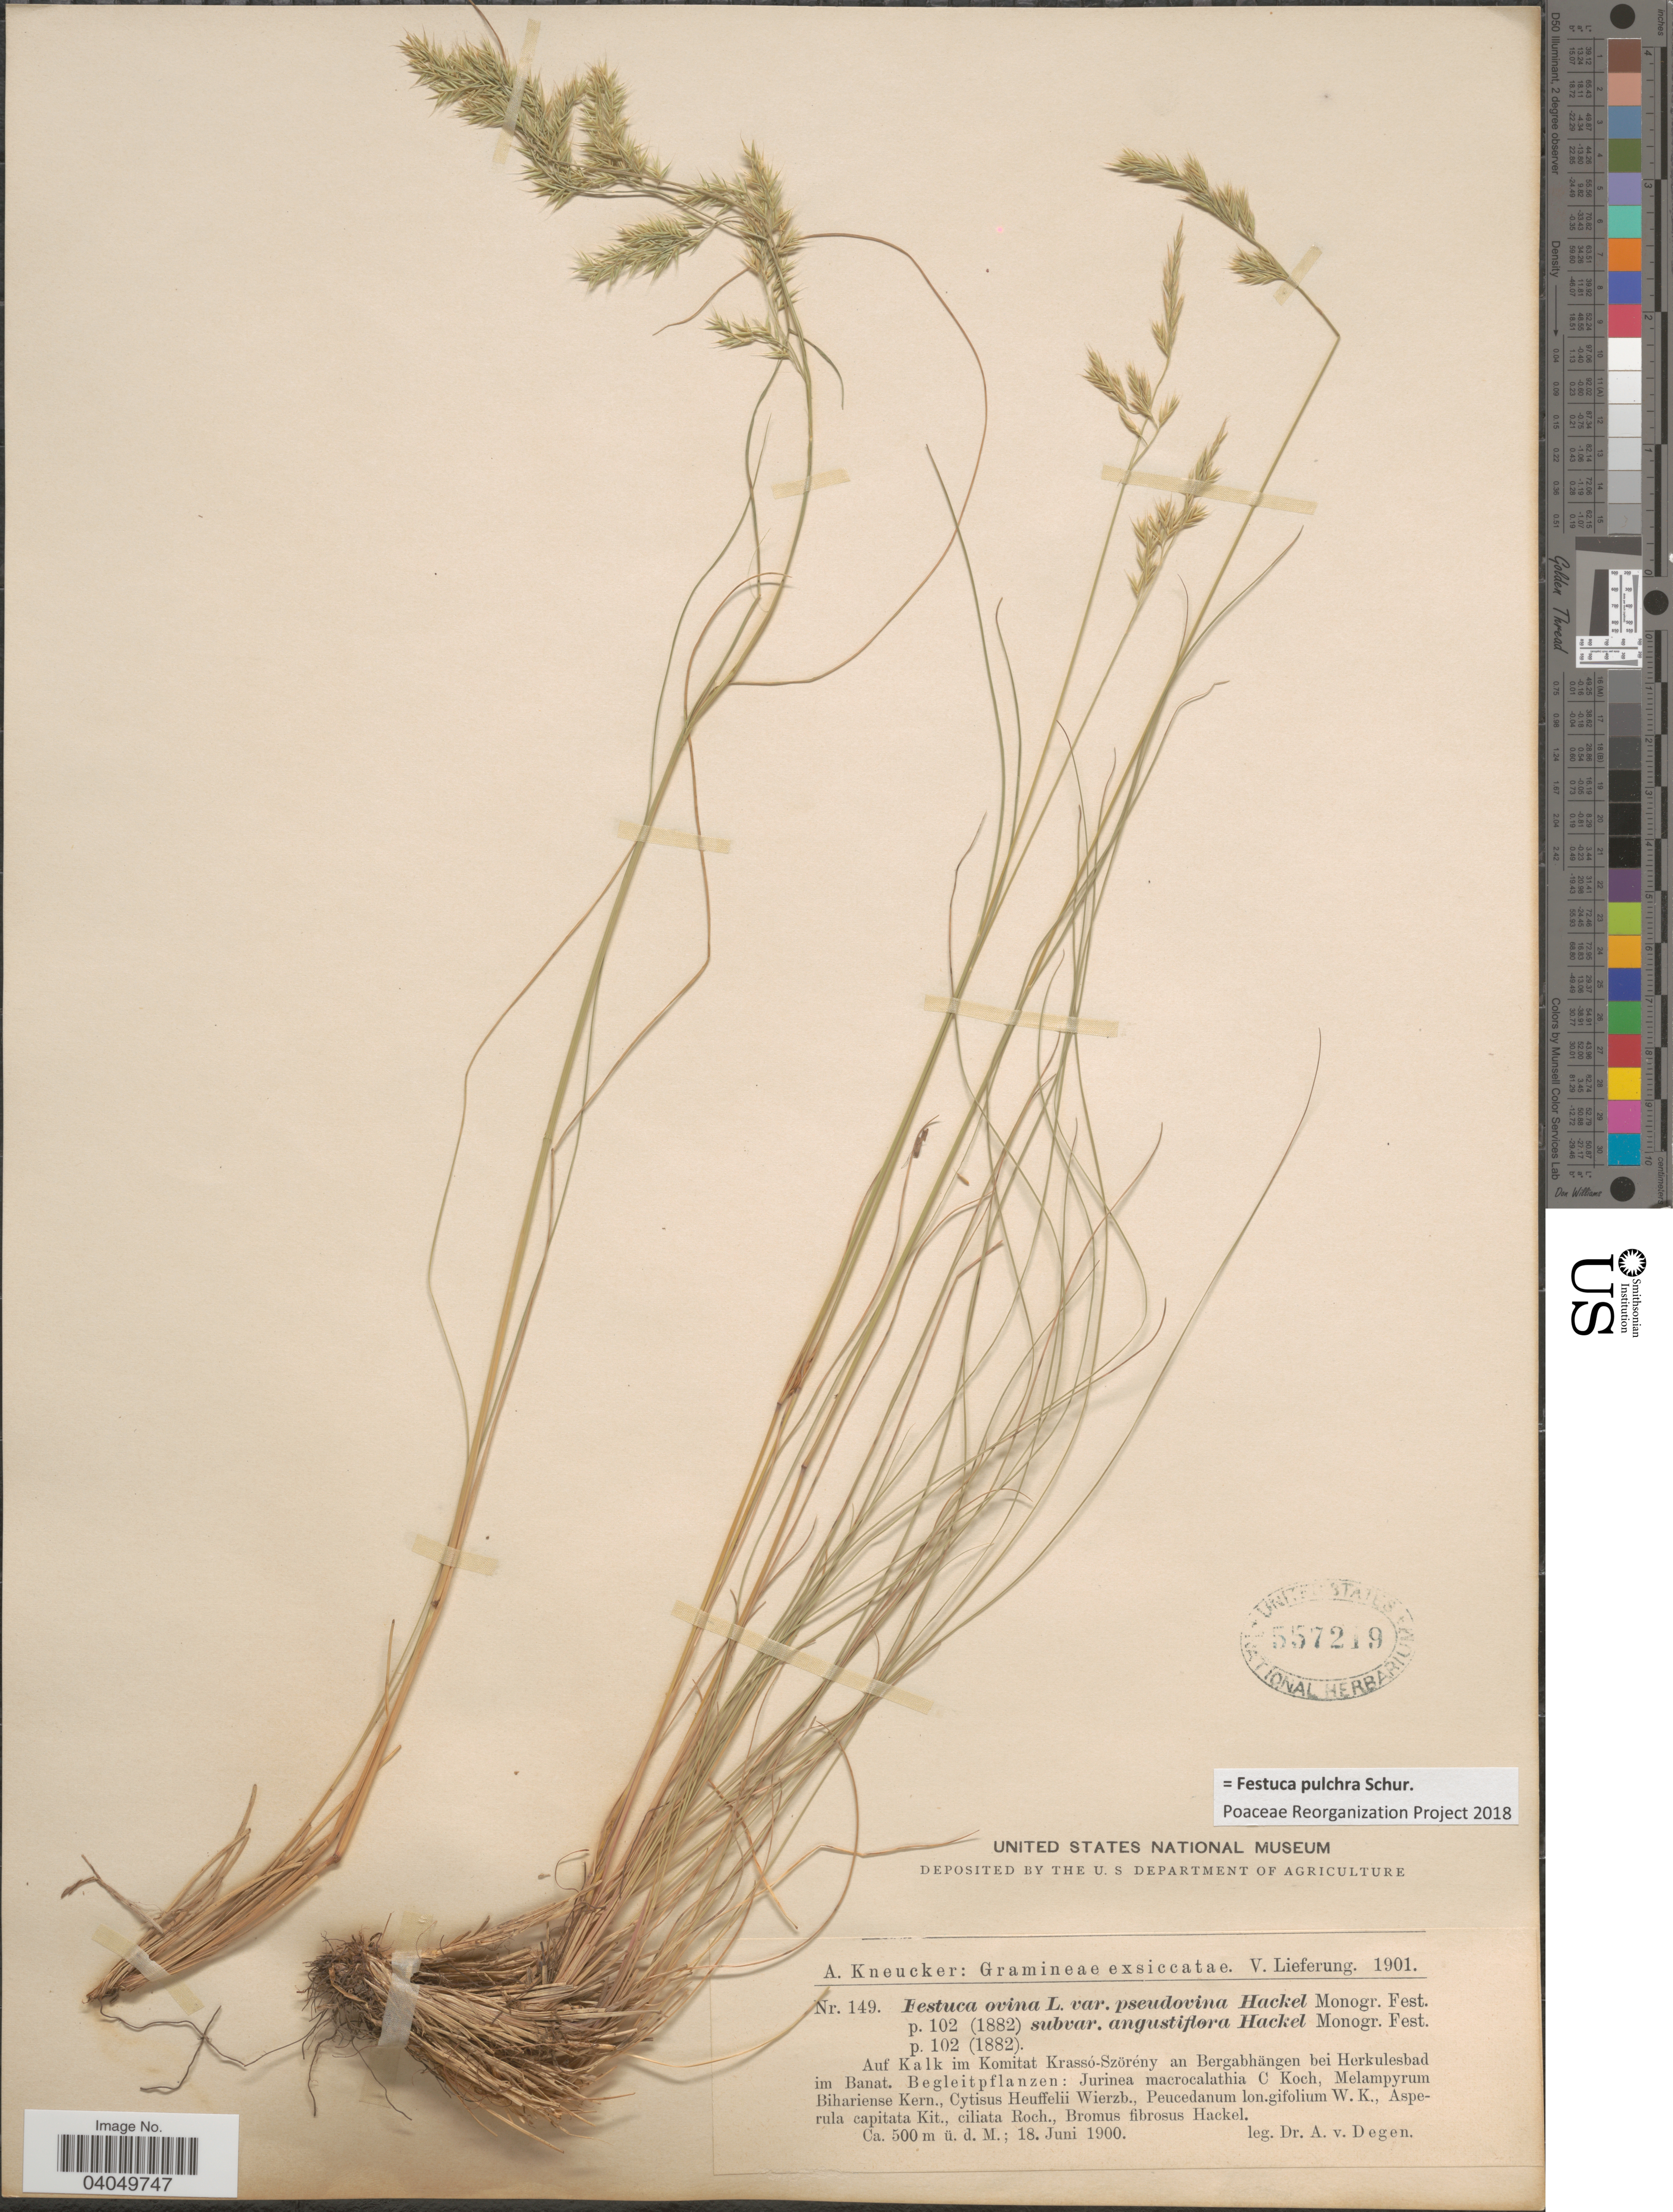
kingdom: Plantae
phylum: Tracheophyta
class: Liliopsida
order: Poales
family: Poaceae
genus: Festuca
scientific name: Festuca pulchra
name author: Schur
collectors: A. von Degen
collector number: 149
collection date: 1900-06-18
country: Romania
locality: Auf Kalk im Komitat Krassó-Szörény an Bergabhängen bei Herkulesbad im Banat.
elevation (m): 500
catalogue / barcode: US 557219